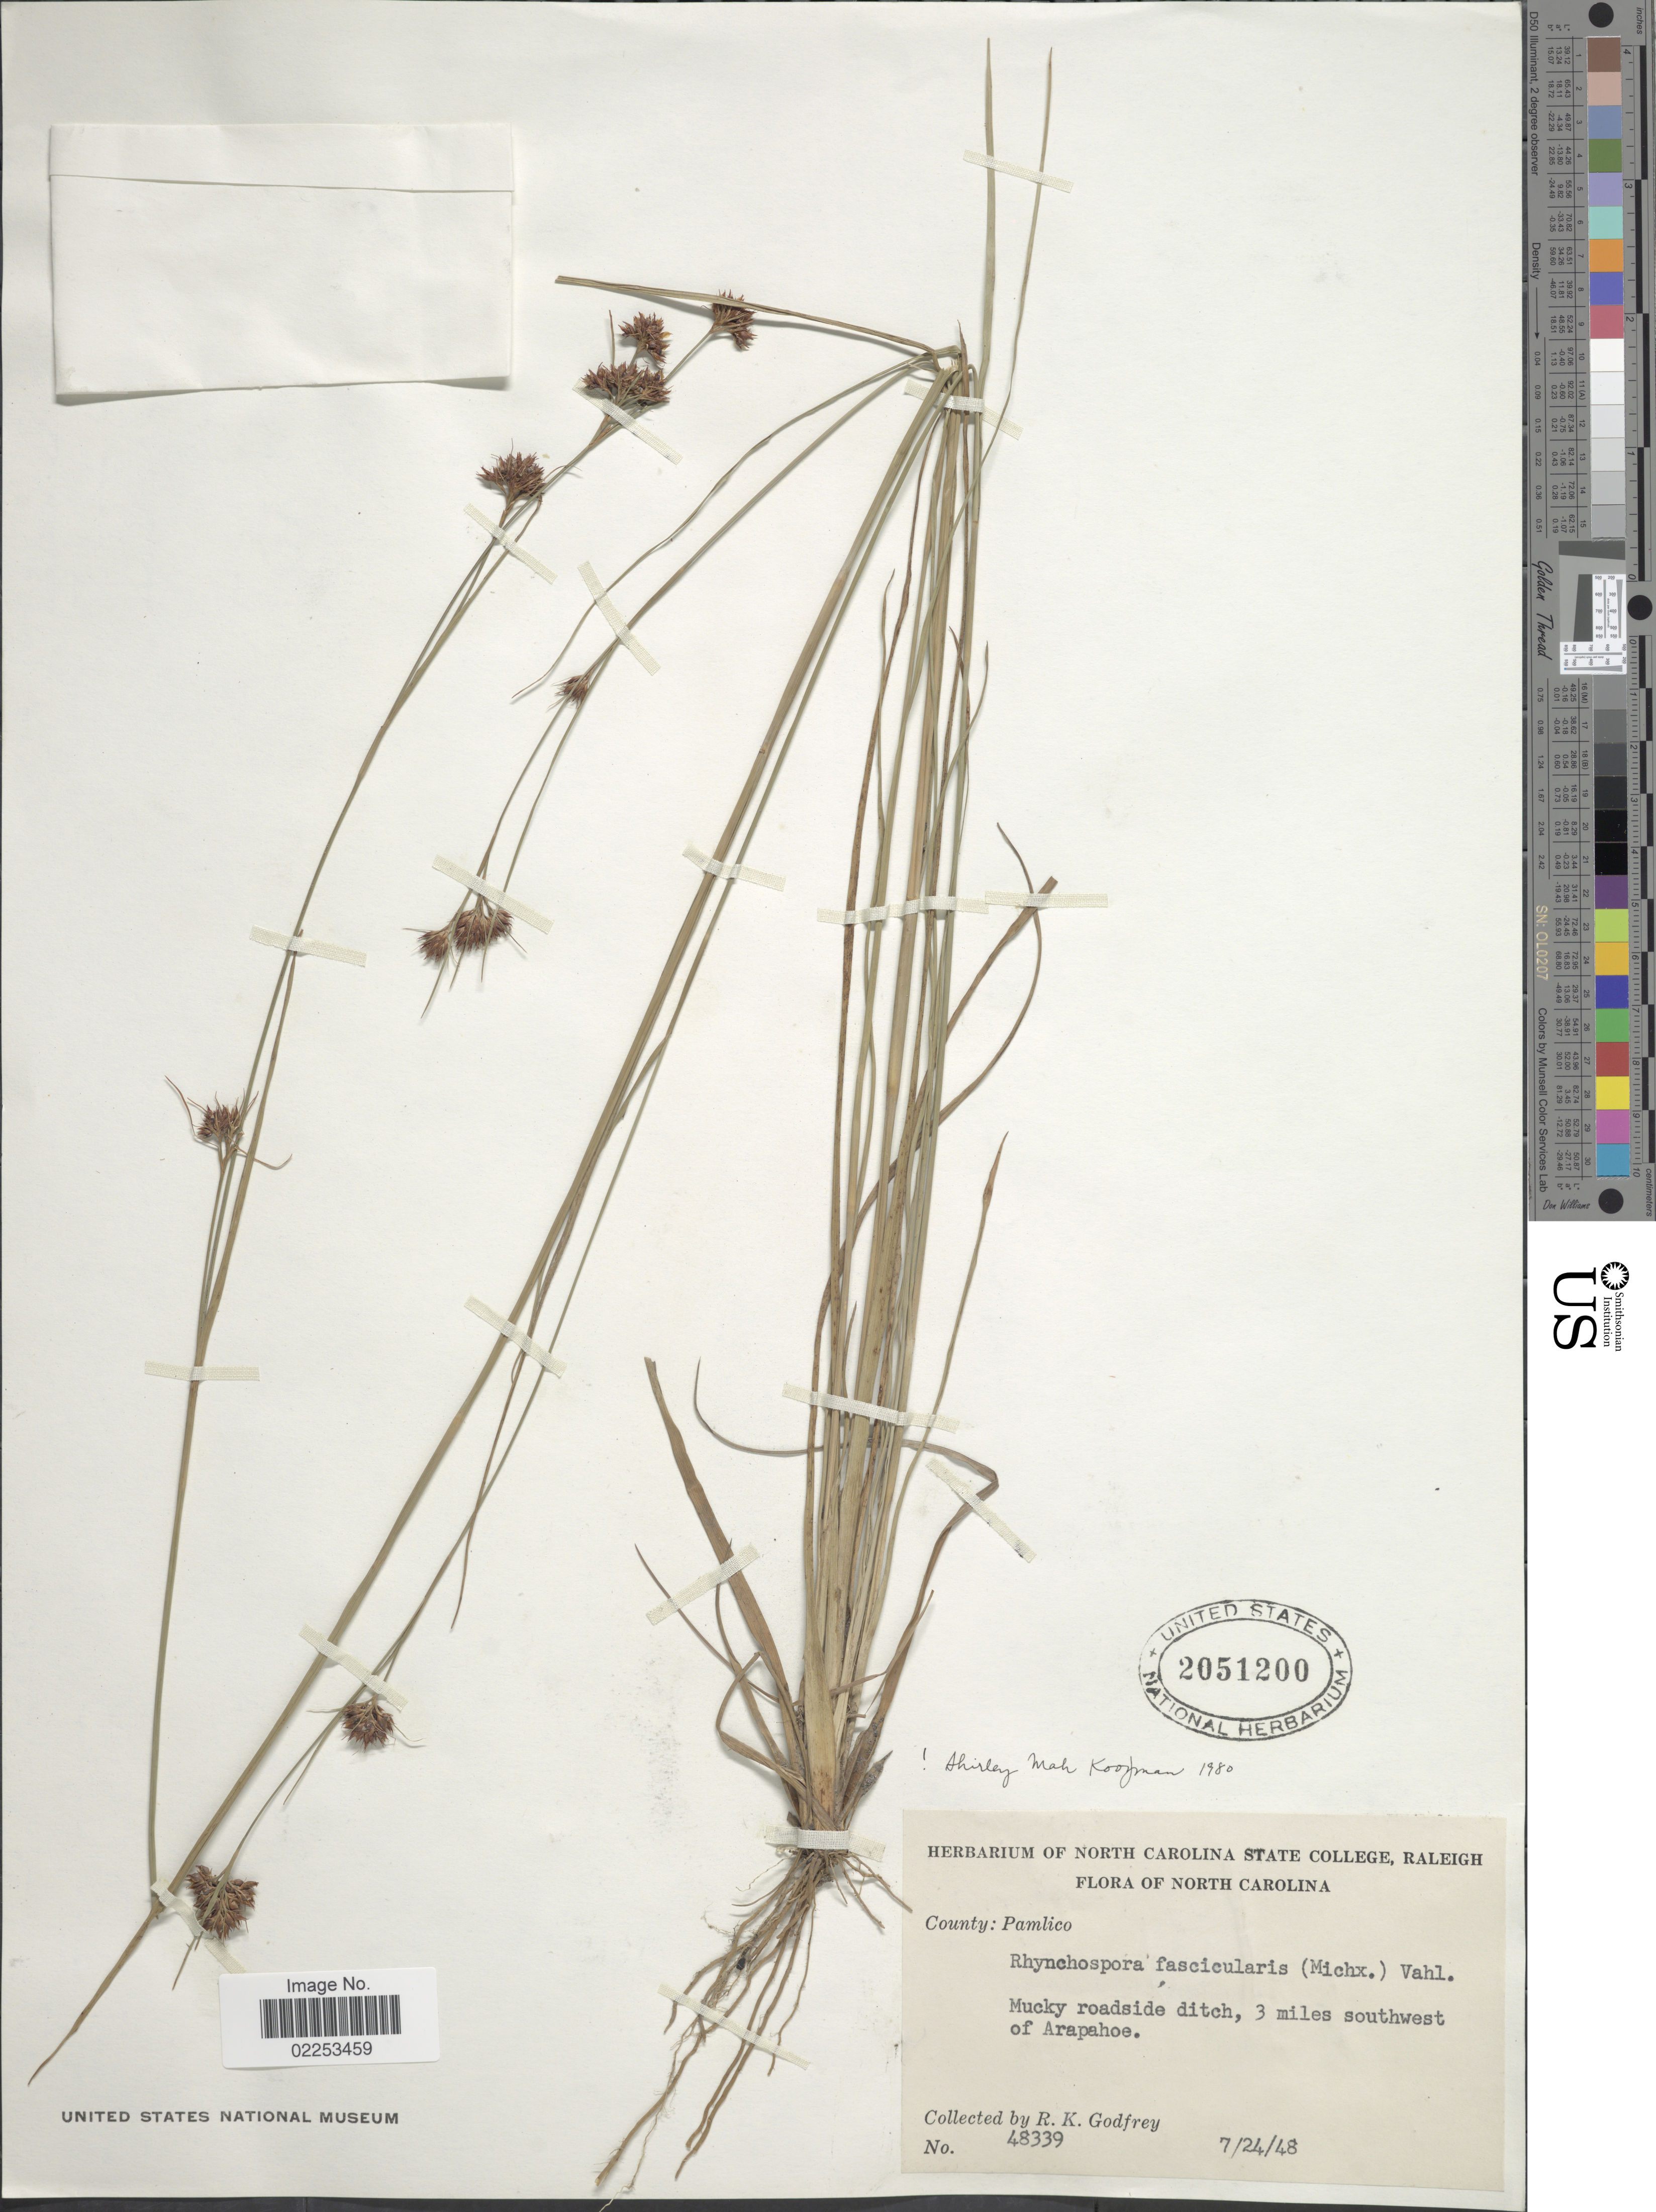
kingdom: Plantae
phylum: Tracheophyta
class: Liliopsida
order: Poales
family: Cyperaceae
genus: Rhynchospora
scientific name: Rhynchospora fascicularis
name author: (Michx.) Vahl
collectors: R. K. Godfrey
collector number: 48339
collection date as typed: Transcribed d/m/y: 24/7/48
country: United States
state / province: North Carolina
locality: County: Pamlico, Mucky roadside ditch, 3 miles southwest of Arapahoe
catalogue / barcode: US 2051200